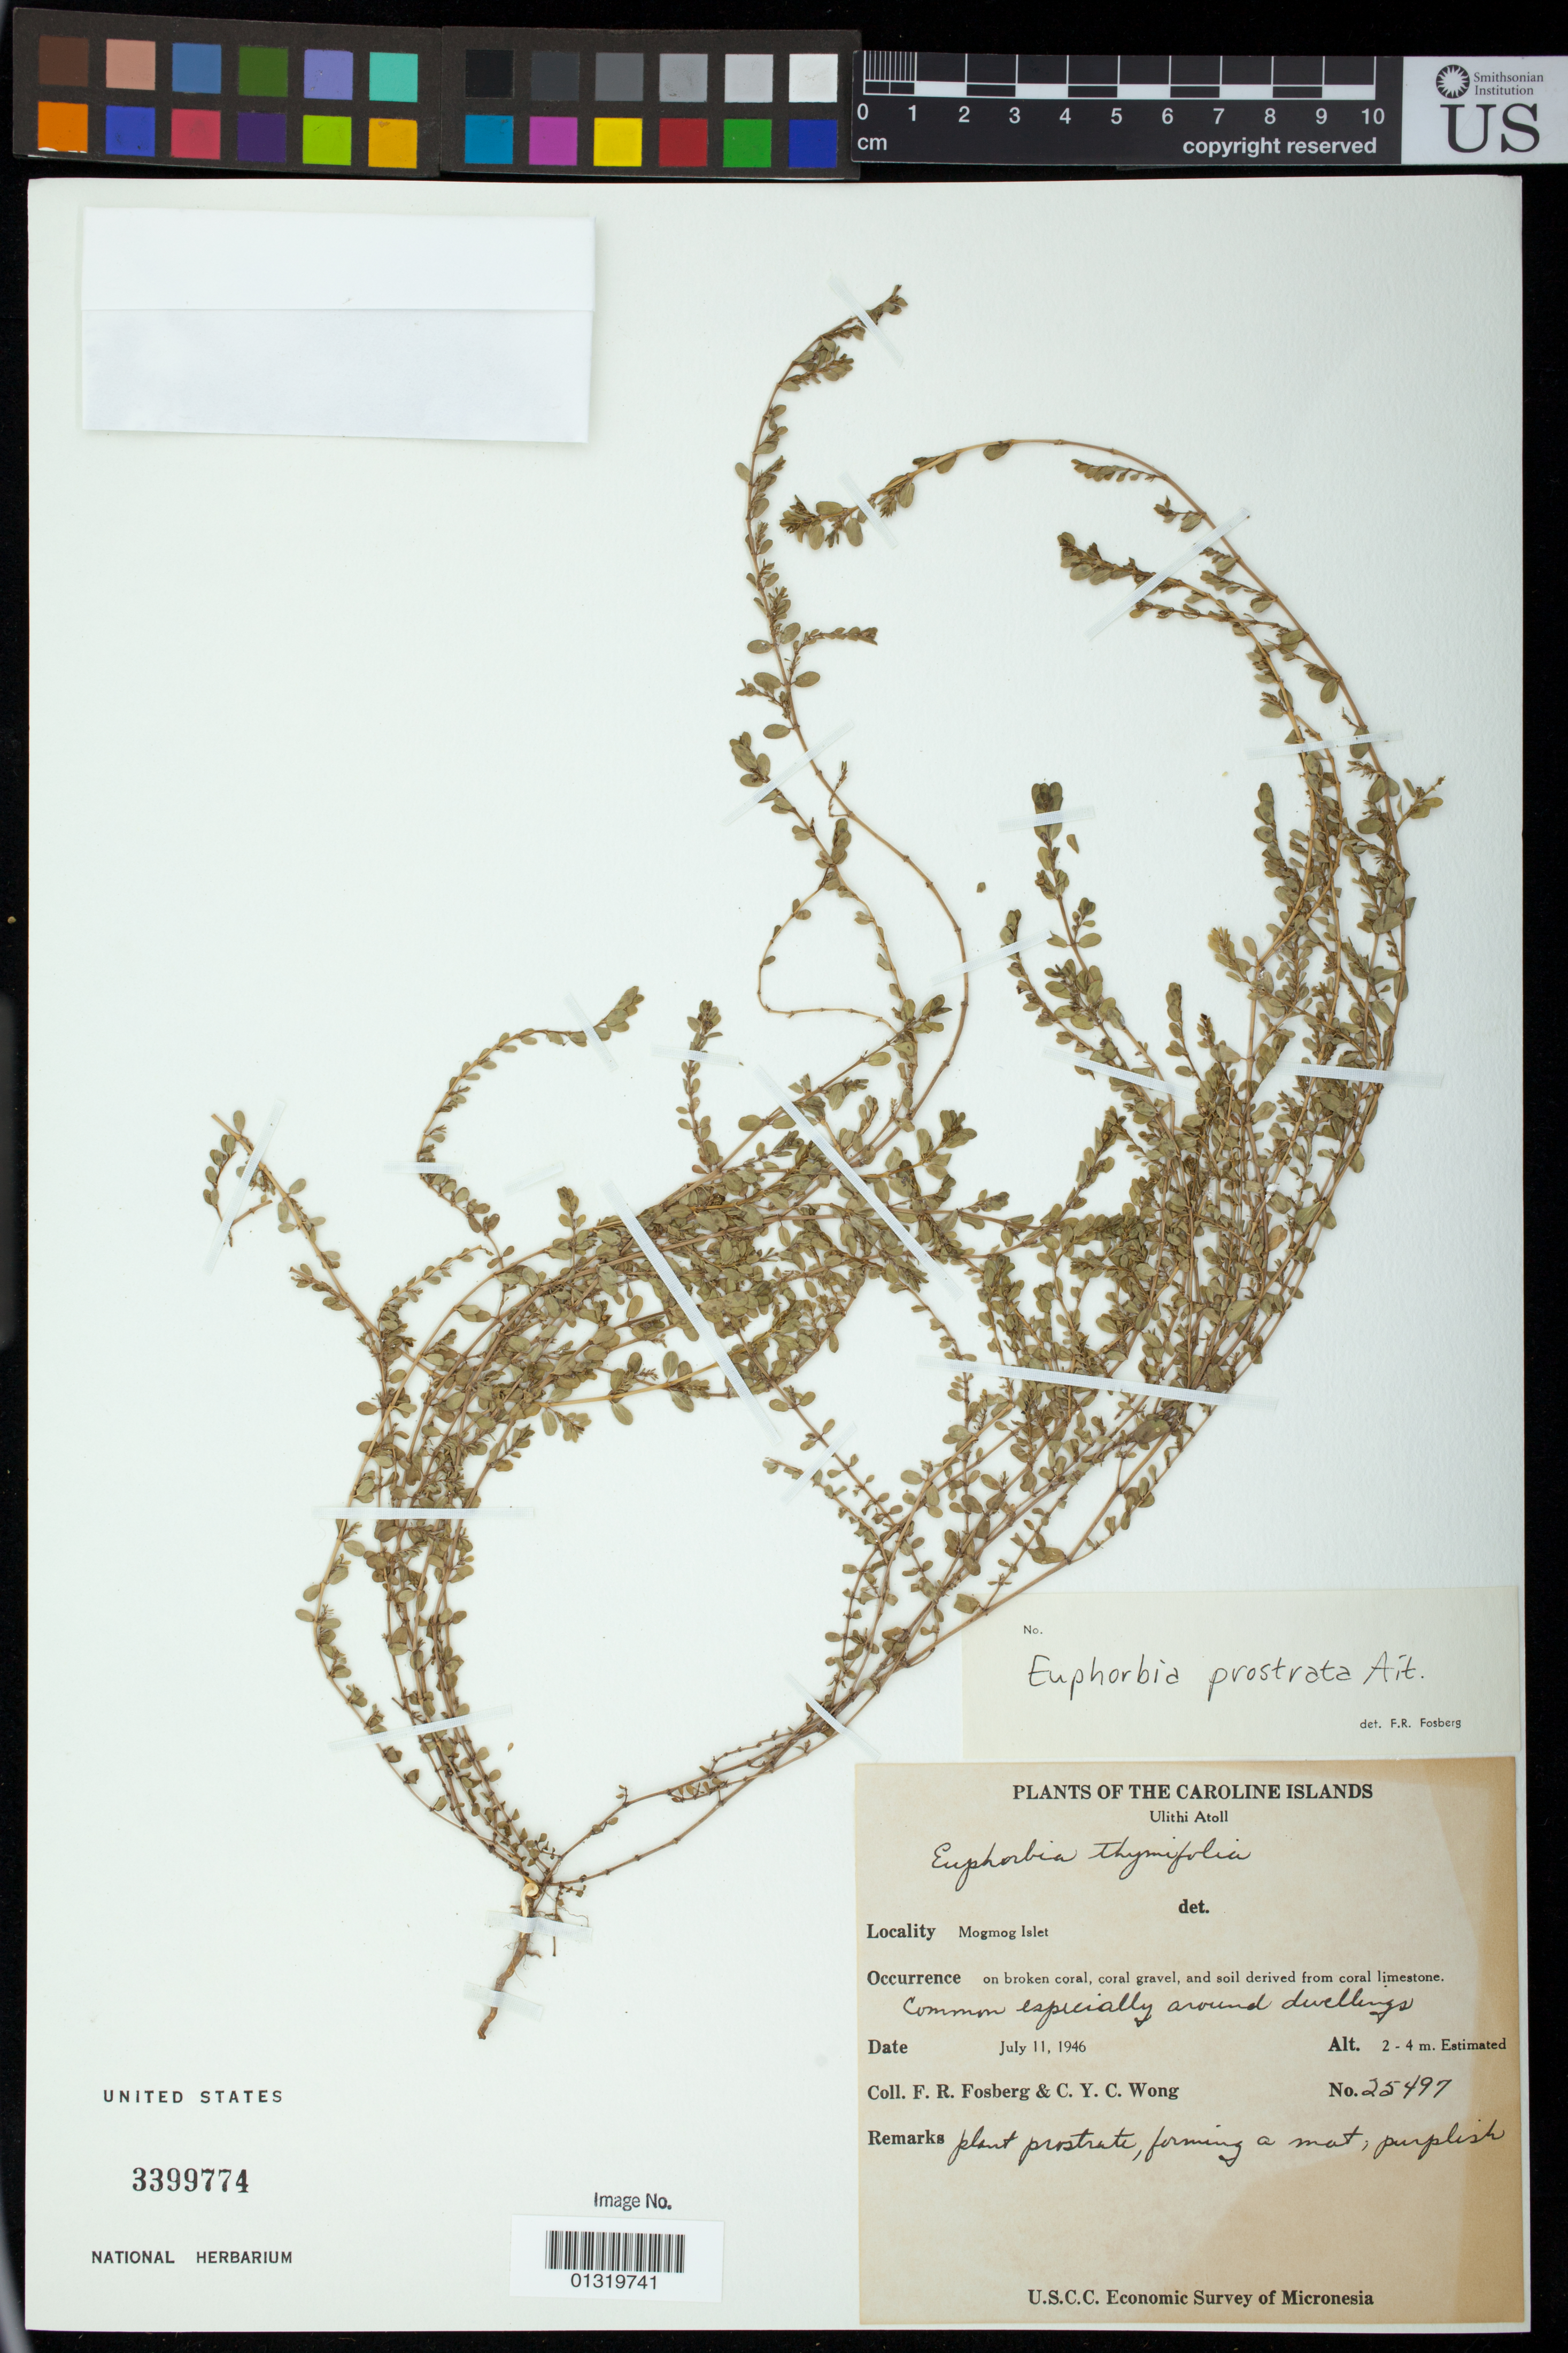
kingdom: Plantae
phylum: Tracheophyta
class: Magnoliopsida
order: Malpighiales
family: Euphorbiaceae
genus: Euphorbia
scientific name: Euphorbia prostrata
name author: Aiton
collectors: F. R. Fosberg & C. Y. C. Wong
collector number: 25497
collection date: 1946-07-11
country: Micronesia, Federated States of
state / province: Yap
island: Ulithi Atoll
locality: Ulithi Atoll; Mogmog Islet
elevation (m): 2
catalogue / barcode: US 3399774